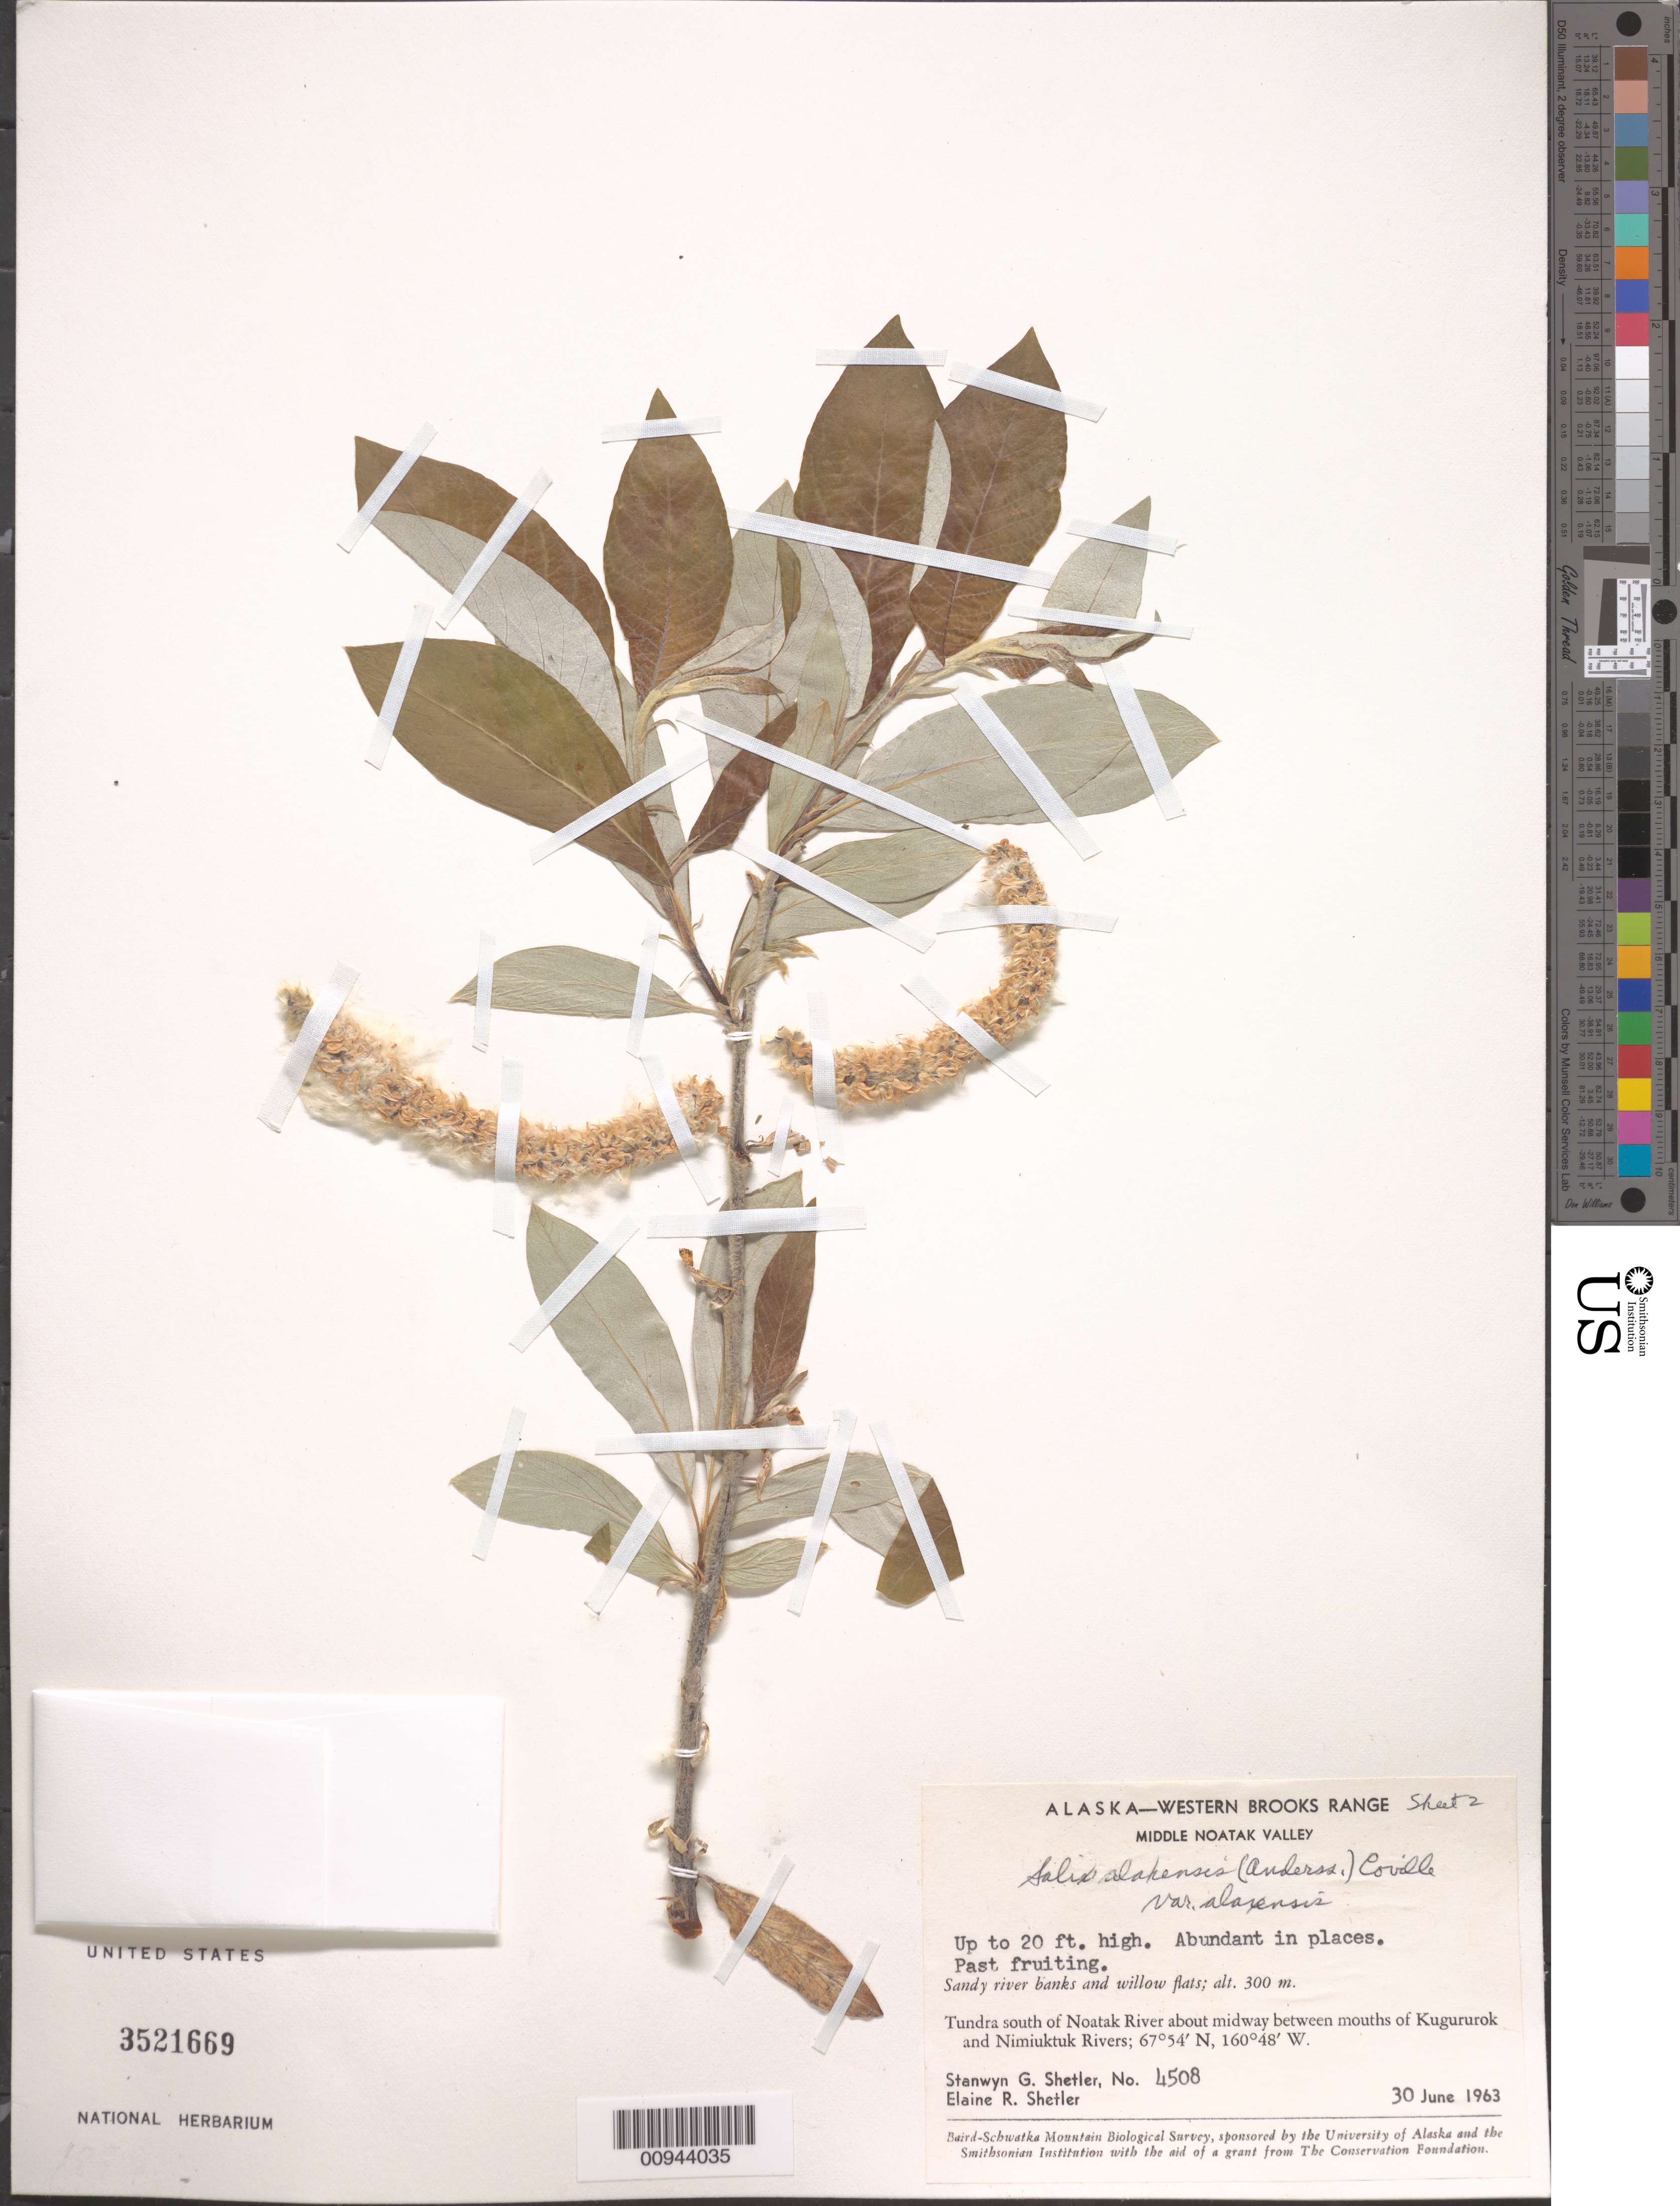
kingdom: Plantae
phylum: Tracheophyta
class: Magnoliopsida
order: Malpighiales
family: Salicaceae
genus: Salix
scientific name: Salix alaxensis var. alaxensis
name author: (Andersson) Coville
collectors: S. Shetler & E. R. Shetler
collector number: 4508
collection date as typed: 30 Jun 1963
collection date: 1963-06-30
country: United States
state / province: Alaska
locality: S of Noatak River about midway between mouths of Kugururok and Nimiuktuk Rivers. Western Brooks Range, Middle Noatak Valley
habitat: Tundra. Sandy river banks and willow flats.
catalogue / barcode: US 3521669